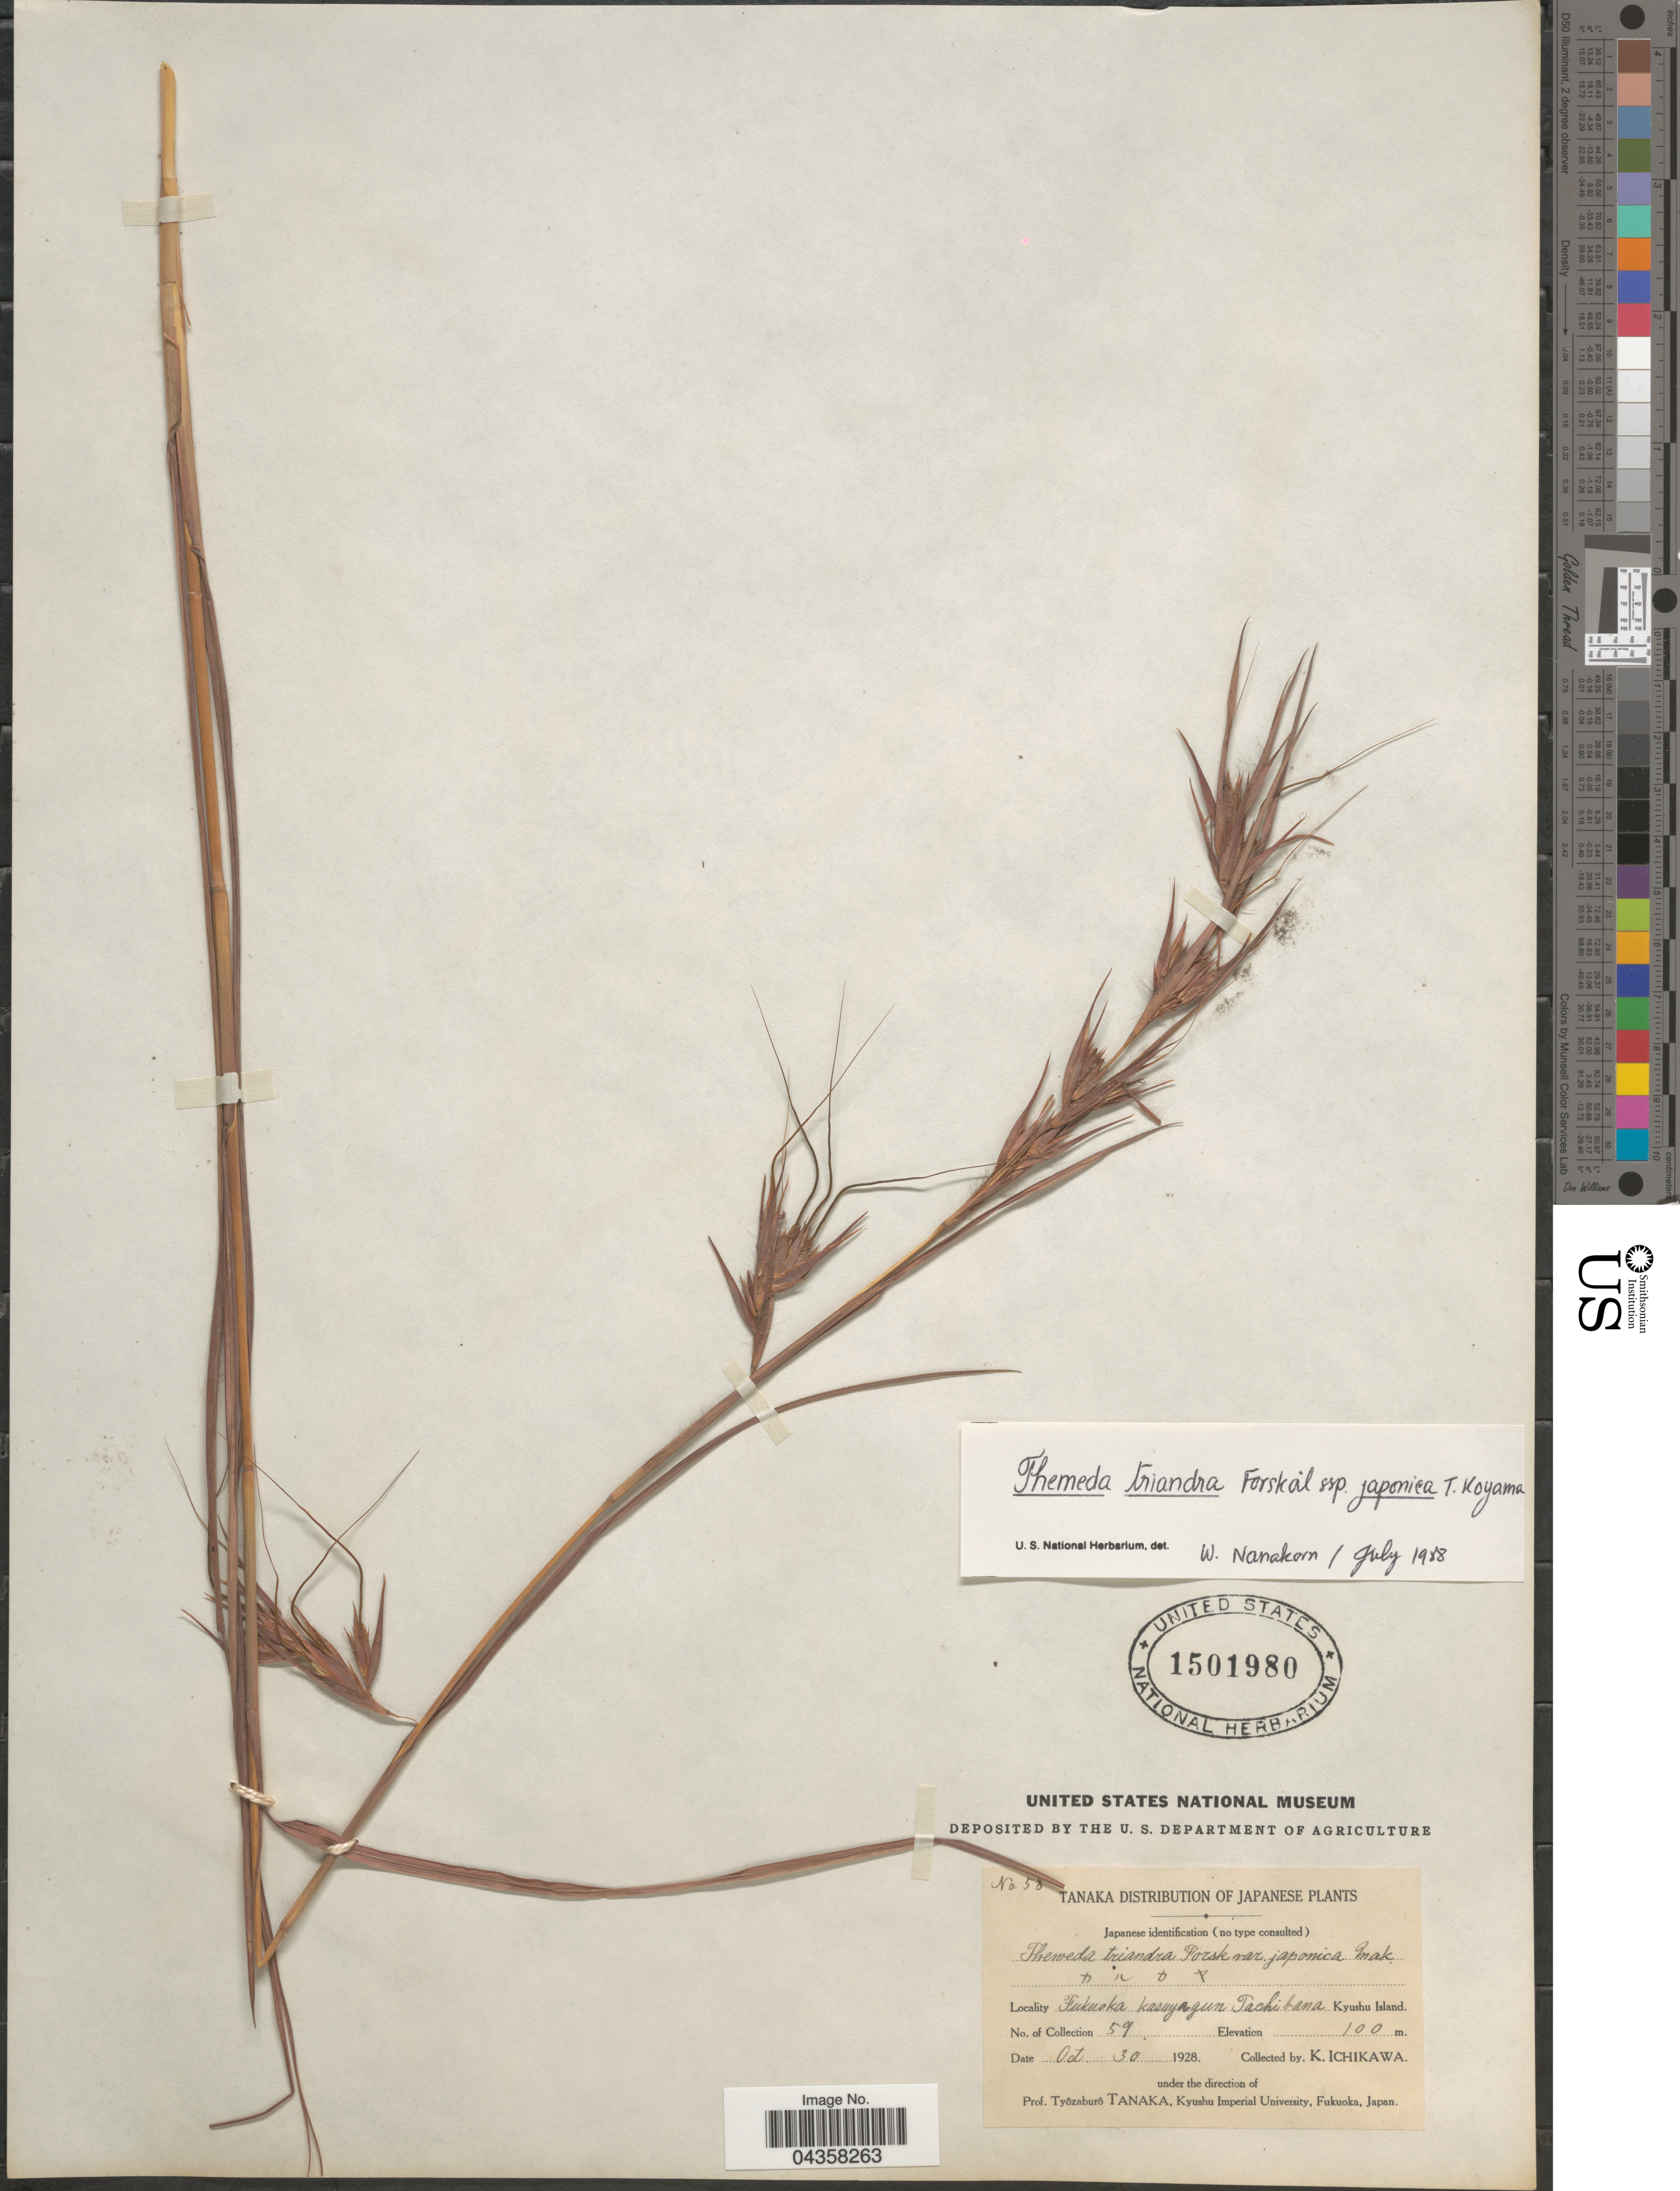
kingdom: Plantae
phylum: Tracheophyta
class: Liliopsida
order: Poales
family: Poaceae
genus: Themeda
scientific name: Themeda triandra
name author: Forssk.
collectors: K. Ichikawa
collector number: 59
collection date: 1928-10-30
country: Japan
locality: Fukuoka kasuyagun Tachibana. Kyushu Island.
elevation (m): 100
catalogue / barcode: US 1501980